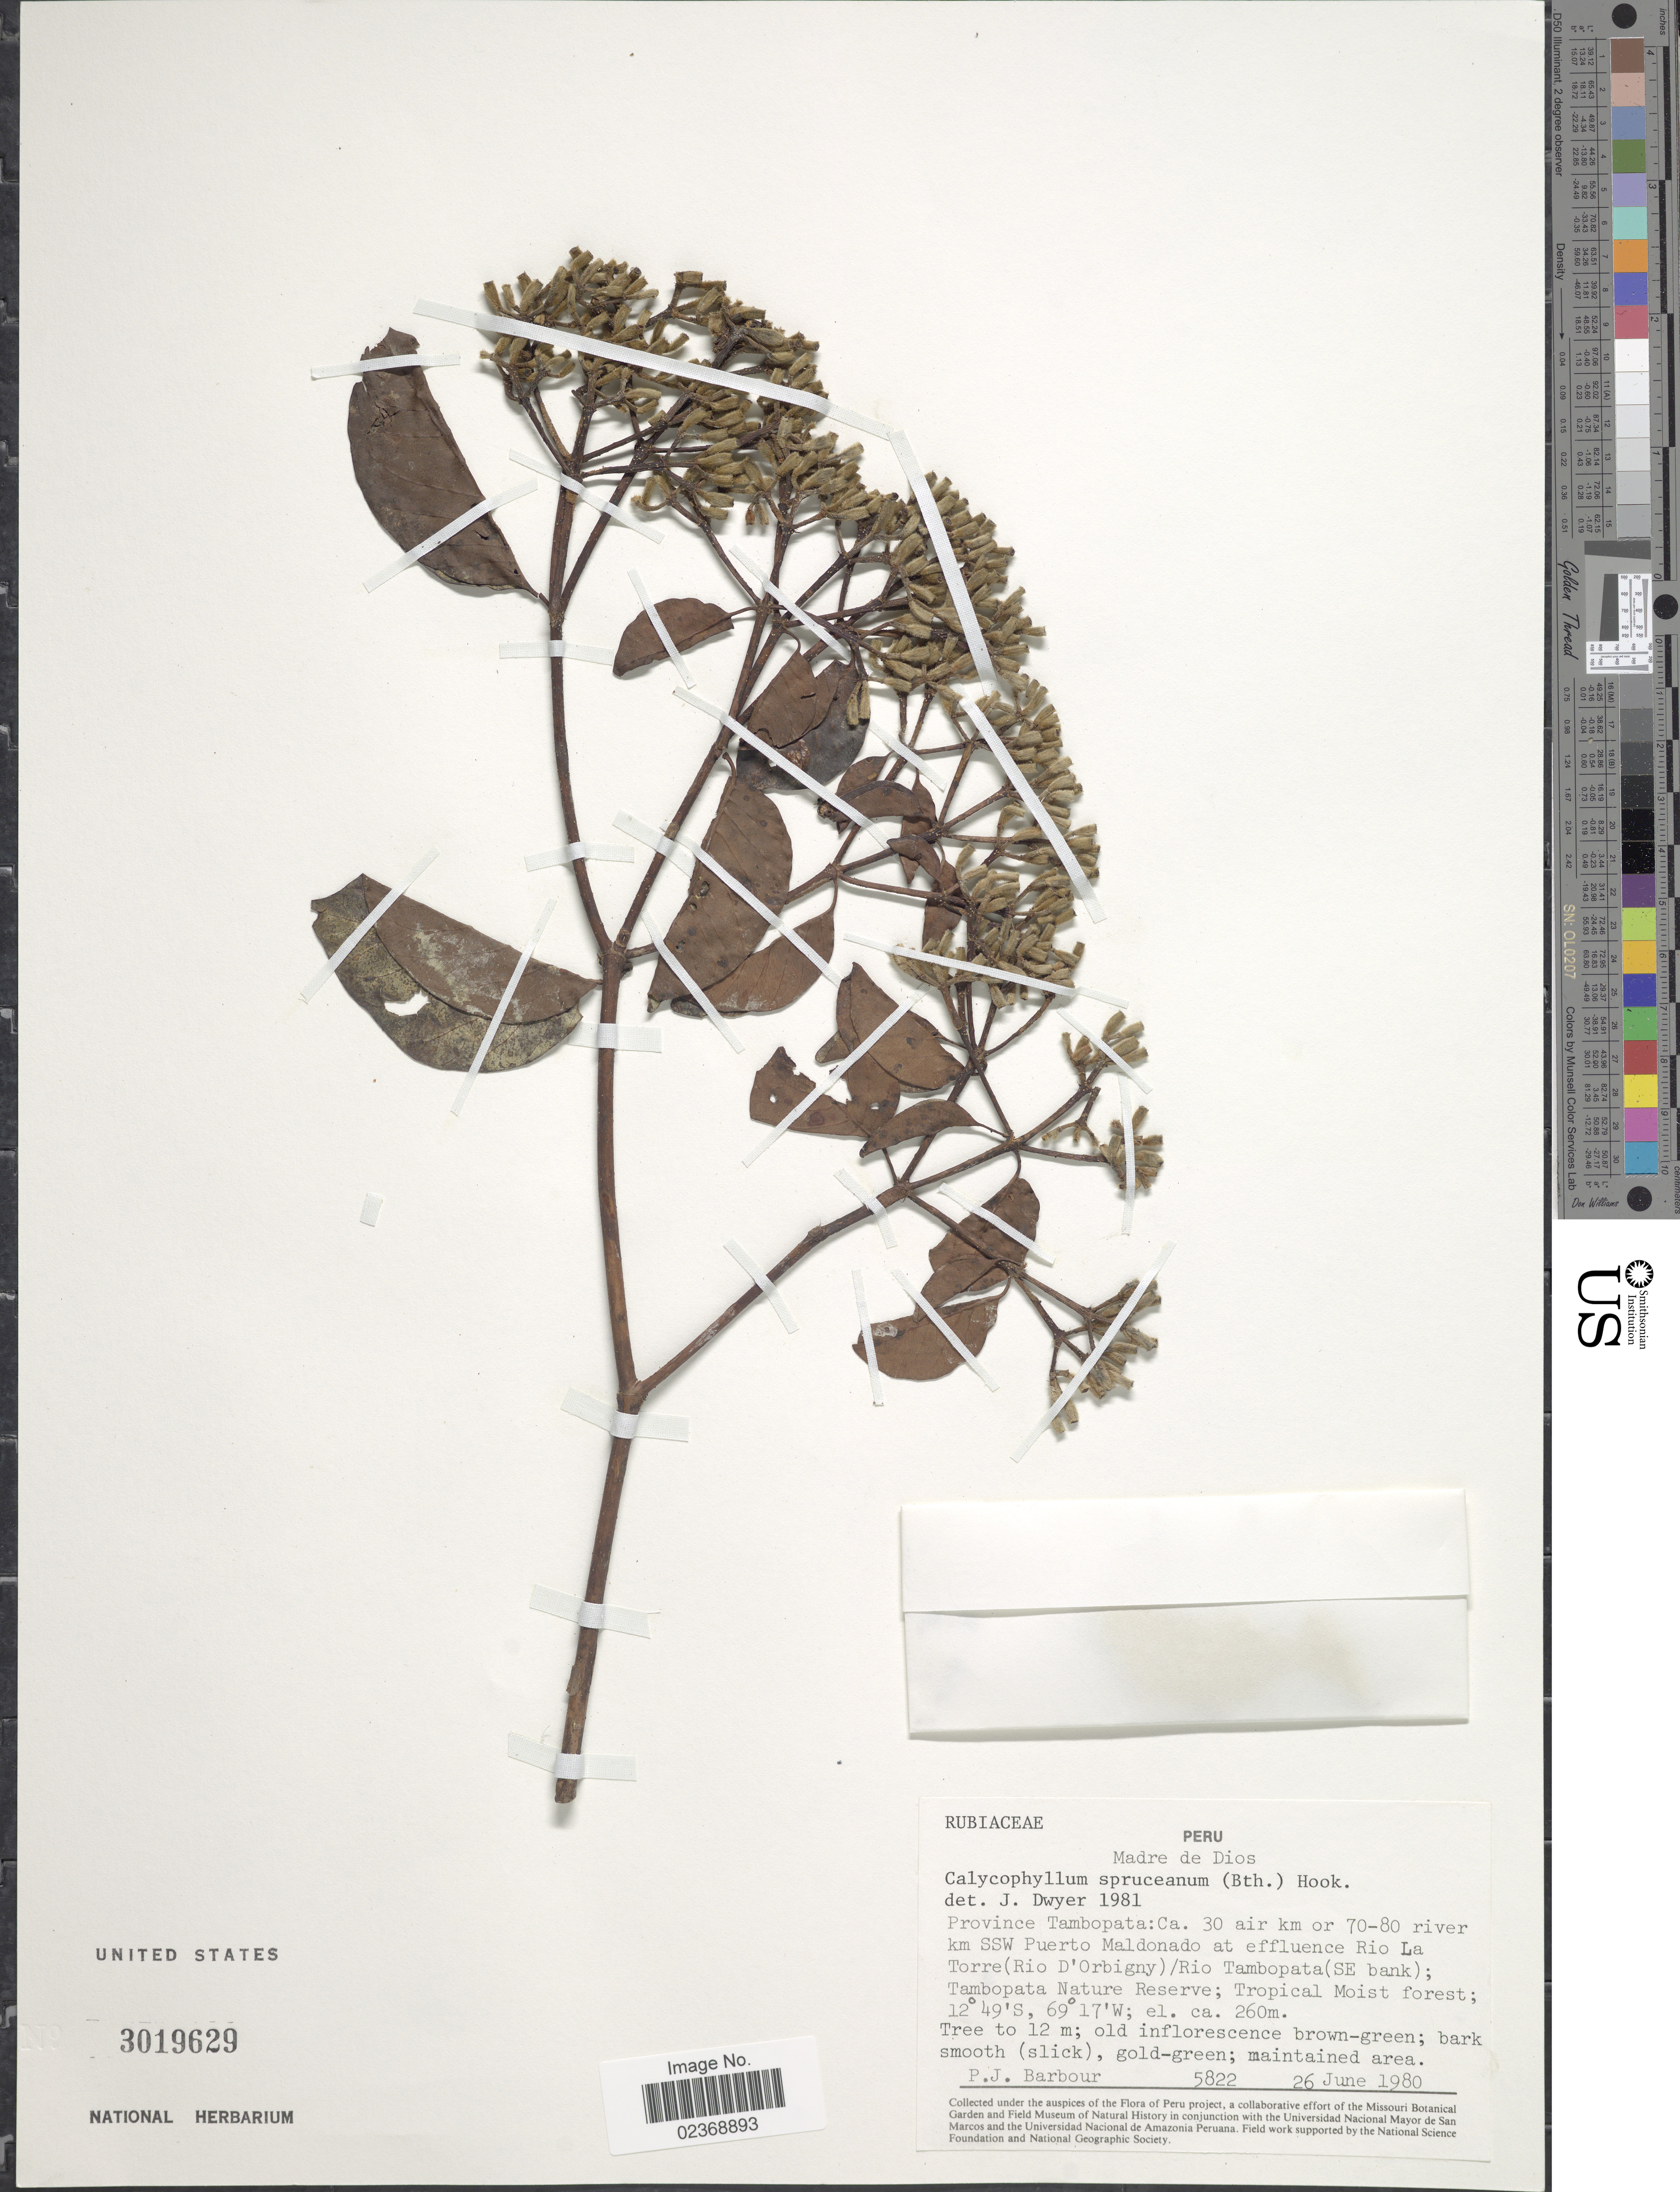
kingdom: Plantae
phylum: Tracheophyta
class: Magnoliopsida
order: Gentianales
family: Rubiaceae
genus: Calycophyllum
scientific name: Calycophyllum spruceanum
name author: (Benth.) Hook. f. ex K. Schum.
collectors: P. Barbour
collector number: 5822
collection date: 1980-06-26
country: Peru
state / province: Madre de Dios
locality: Province Tambopata: Ca. 30 air km or 70-80 river km SSW Puerto Maldonado at effluence Rio La Torre (Rio D'Orbigny)/Rio Tambopata (SE Bank) Tambopata Nature Reserve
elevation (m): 260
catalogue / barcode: US 3019629